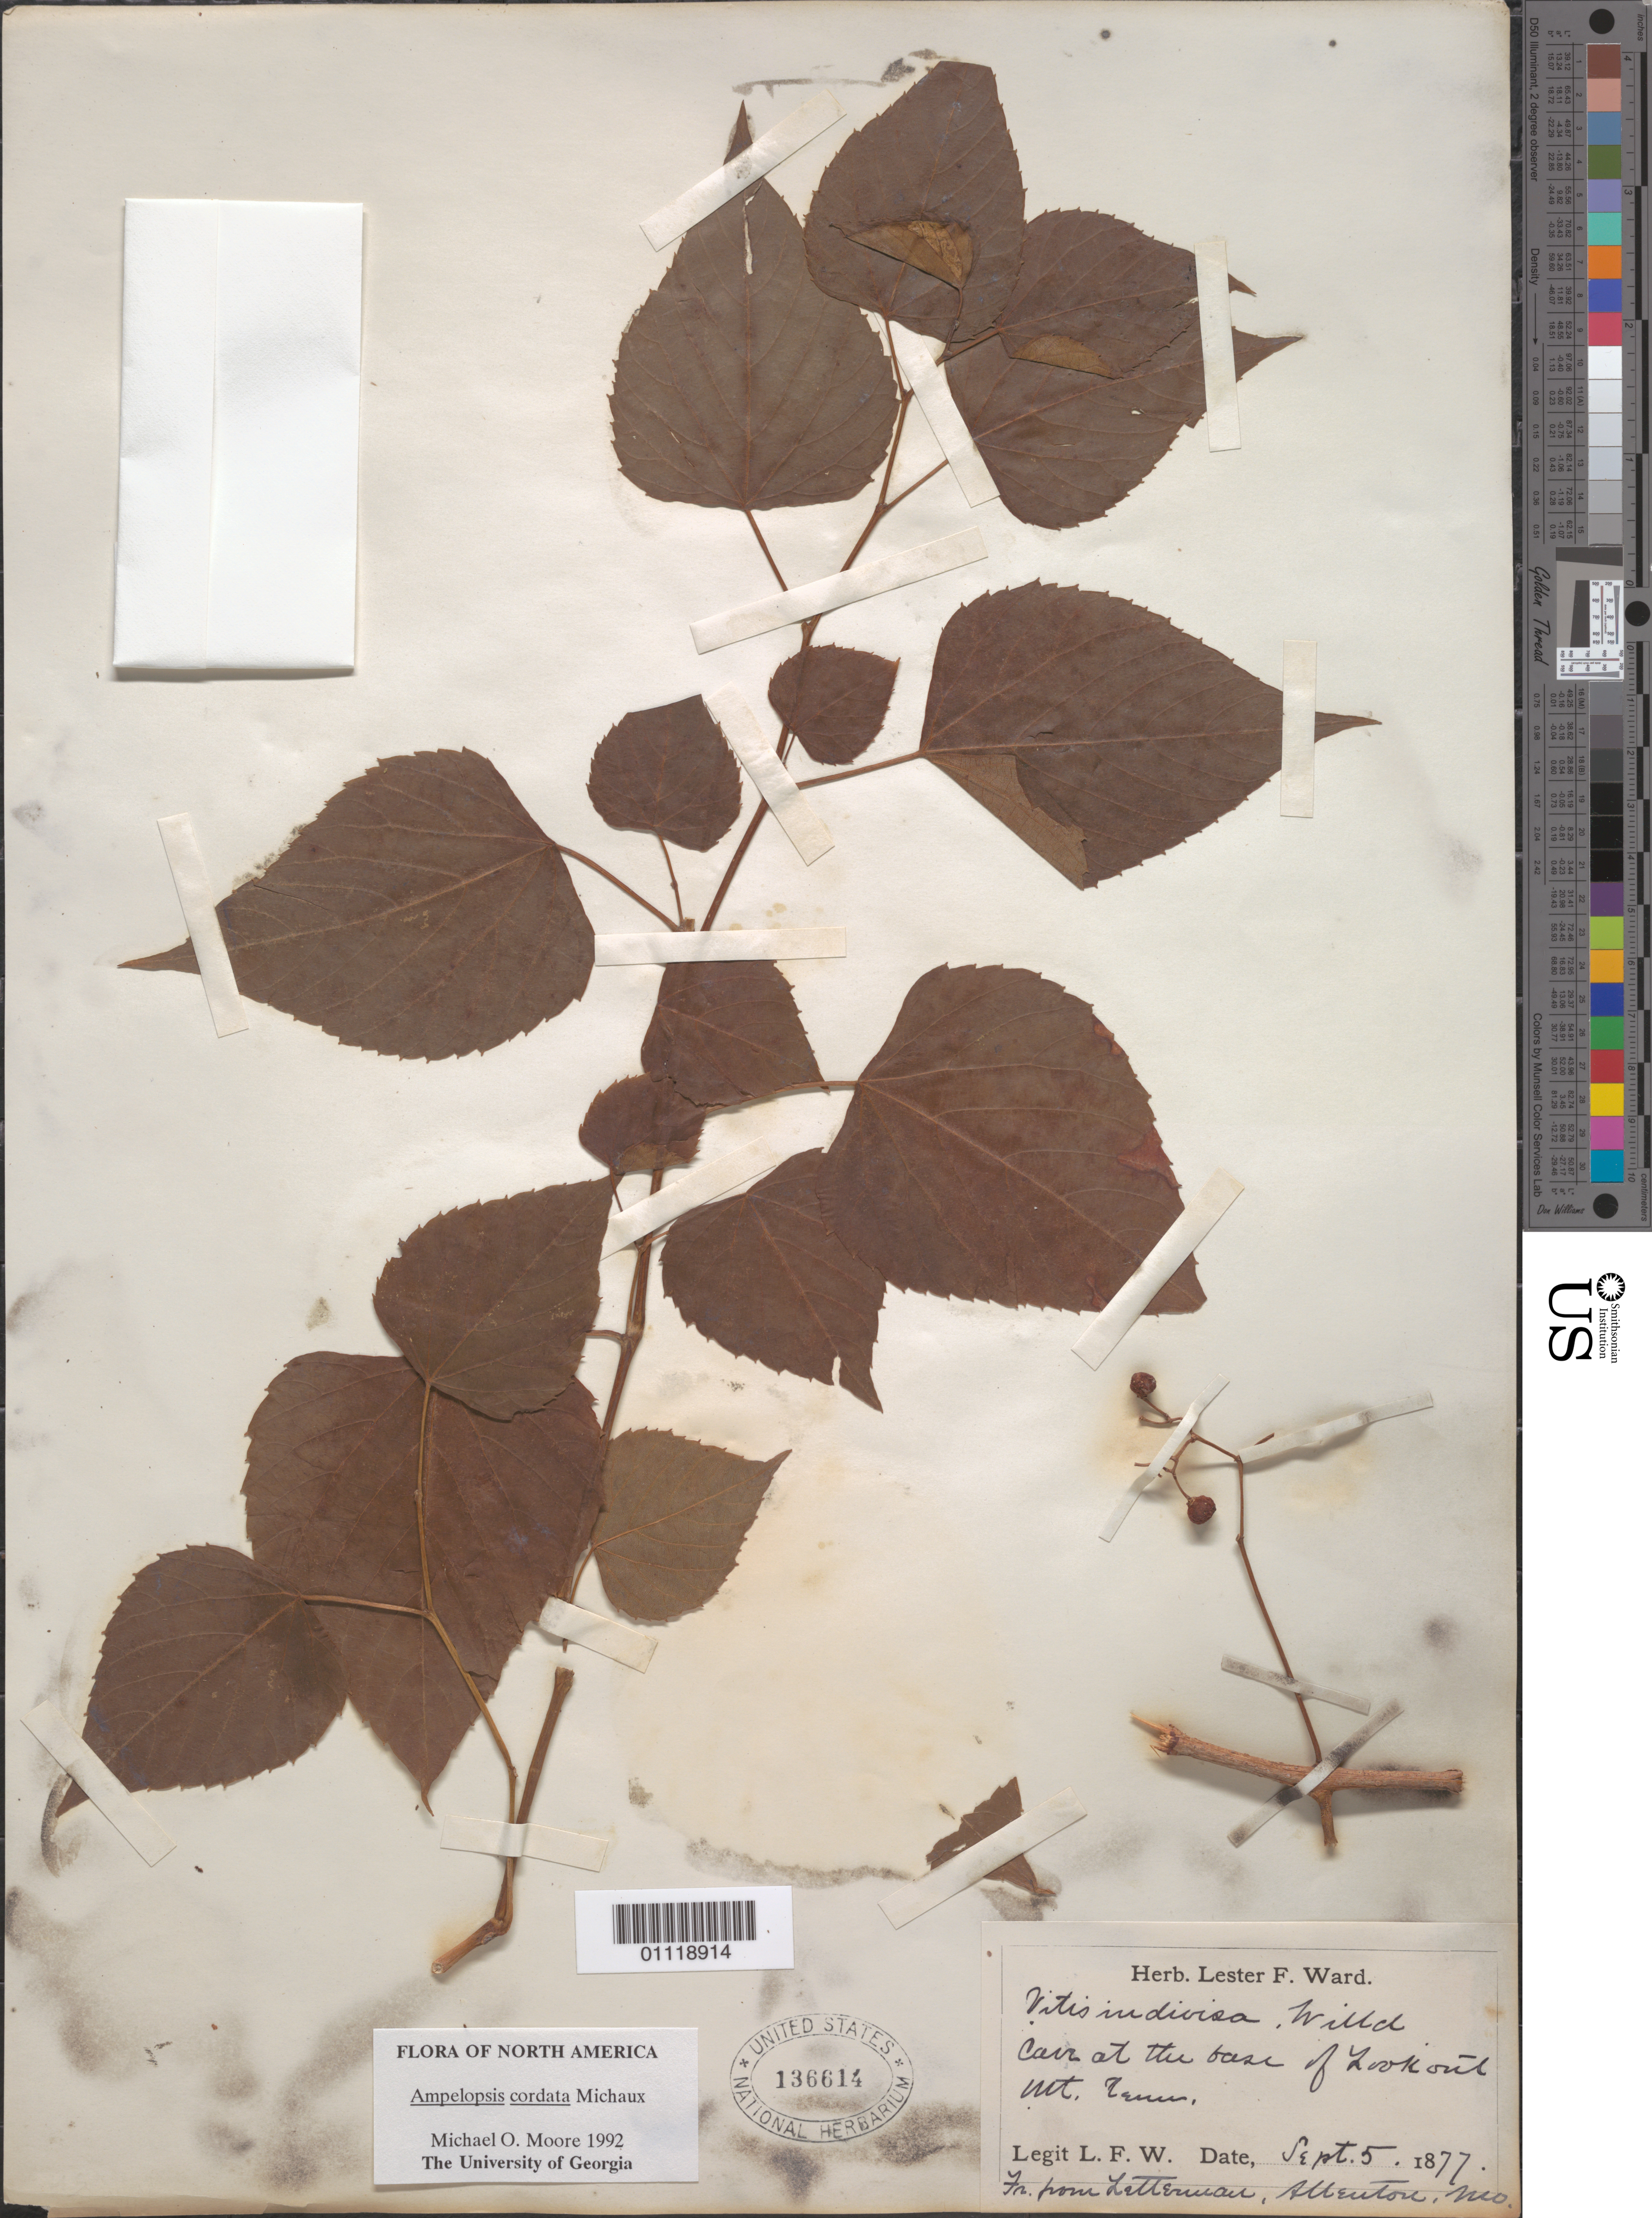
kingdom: Plantae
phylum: Tracheophyta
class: Magnoliopsida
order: Vitales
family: Vitaceae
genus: Ampelopsis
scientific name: Ampelopsis cordata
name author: Michx.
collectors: L. F. Ward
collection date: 1877-09-05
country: United States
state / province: Tennessee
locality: Lookout Mt.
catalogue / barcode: US 136614